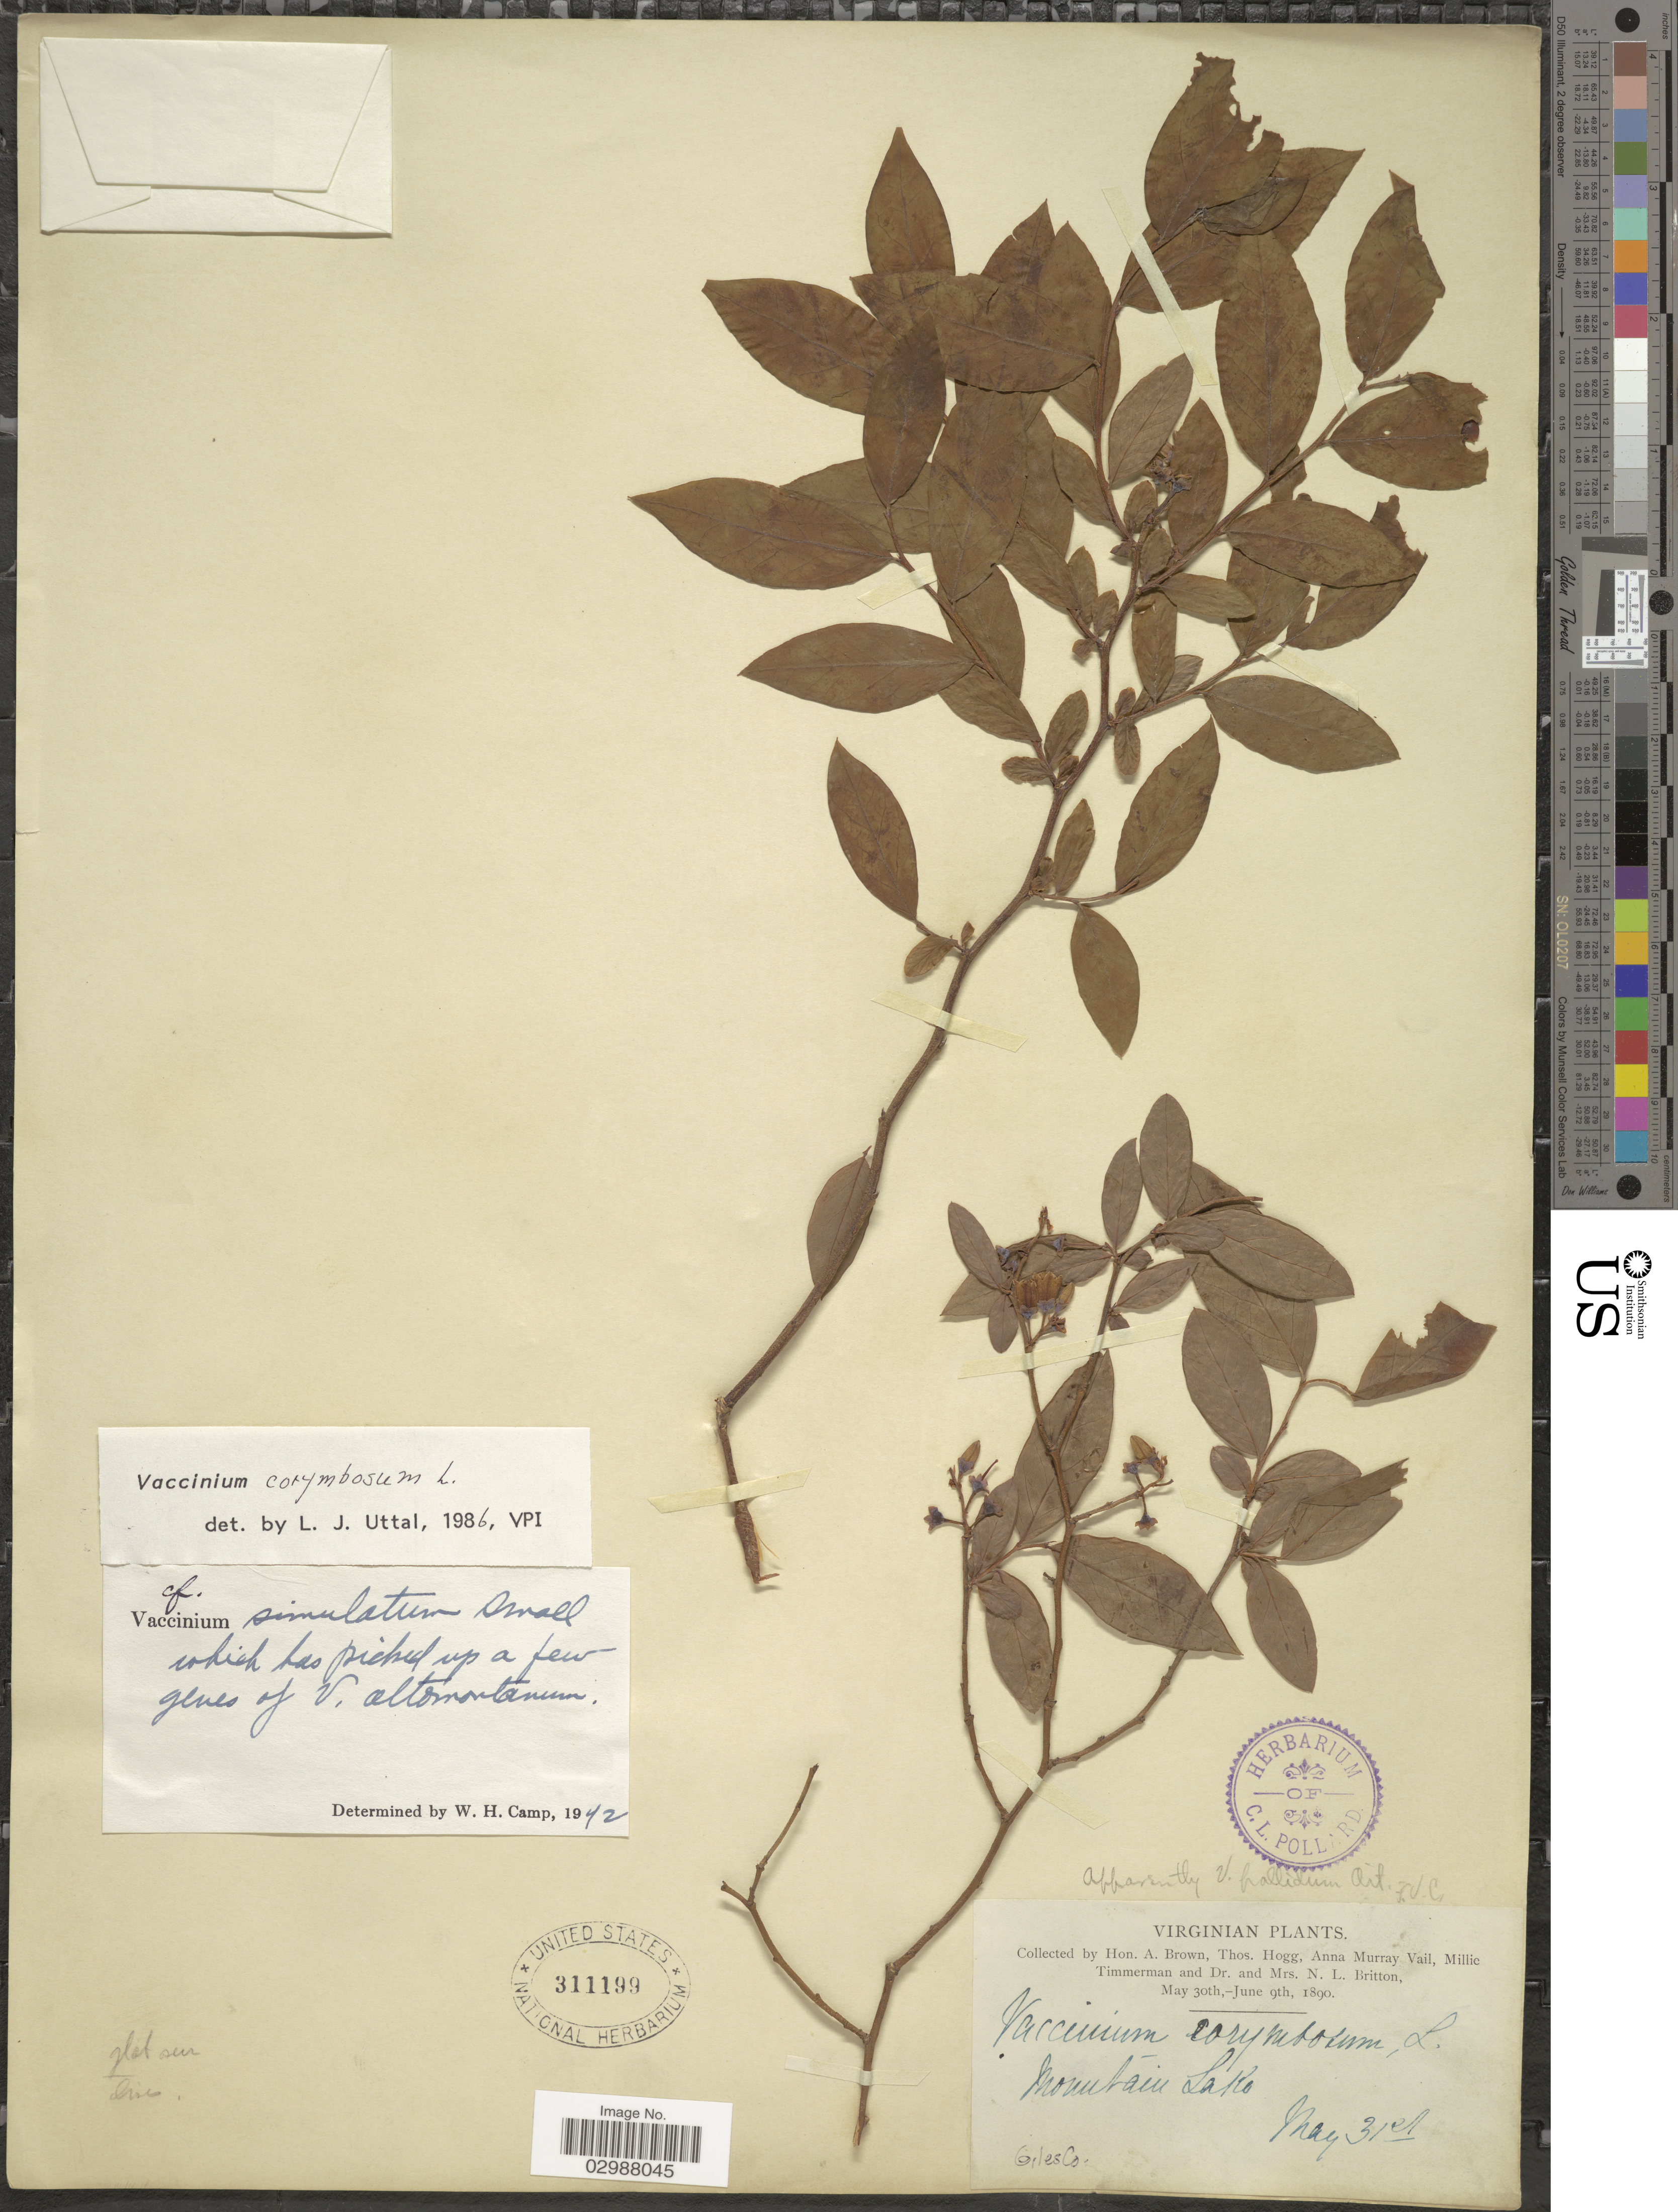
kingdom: Plantae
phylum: Tracheophyta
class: Magnoliopsida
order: Ericales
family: Ericaceae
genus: Vaccinium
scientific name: Vaccinium corymbosum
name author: L.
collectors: H. A. Brown, T. Hogg, A. Vail, M. Timmerman & et al.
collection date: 1890-05-31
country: United States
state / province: Virginia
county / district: Giles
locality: Mountain Lake. Giles Co.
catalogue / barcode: US 311199